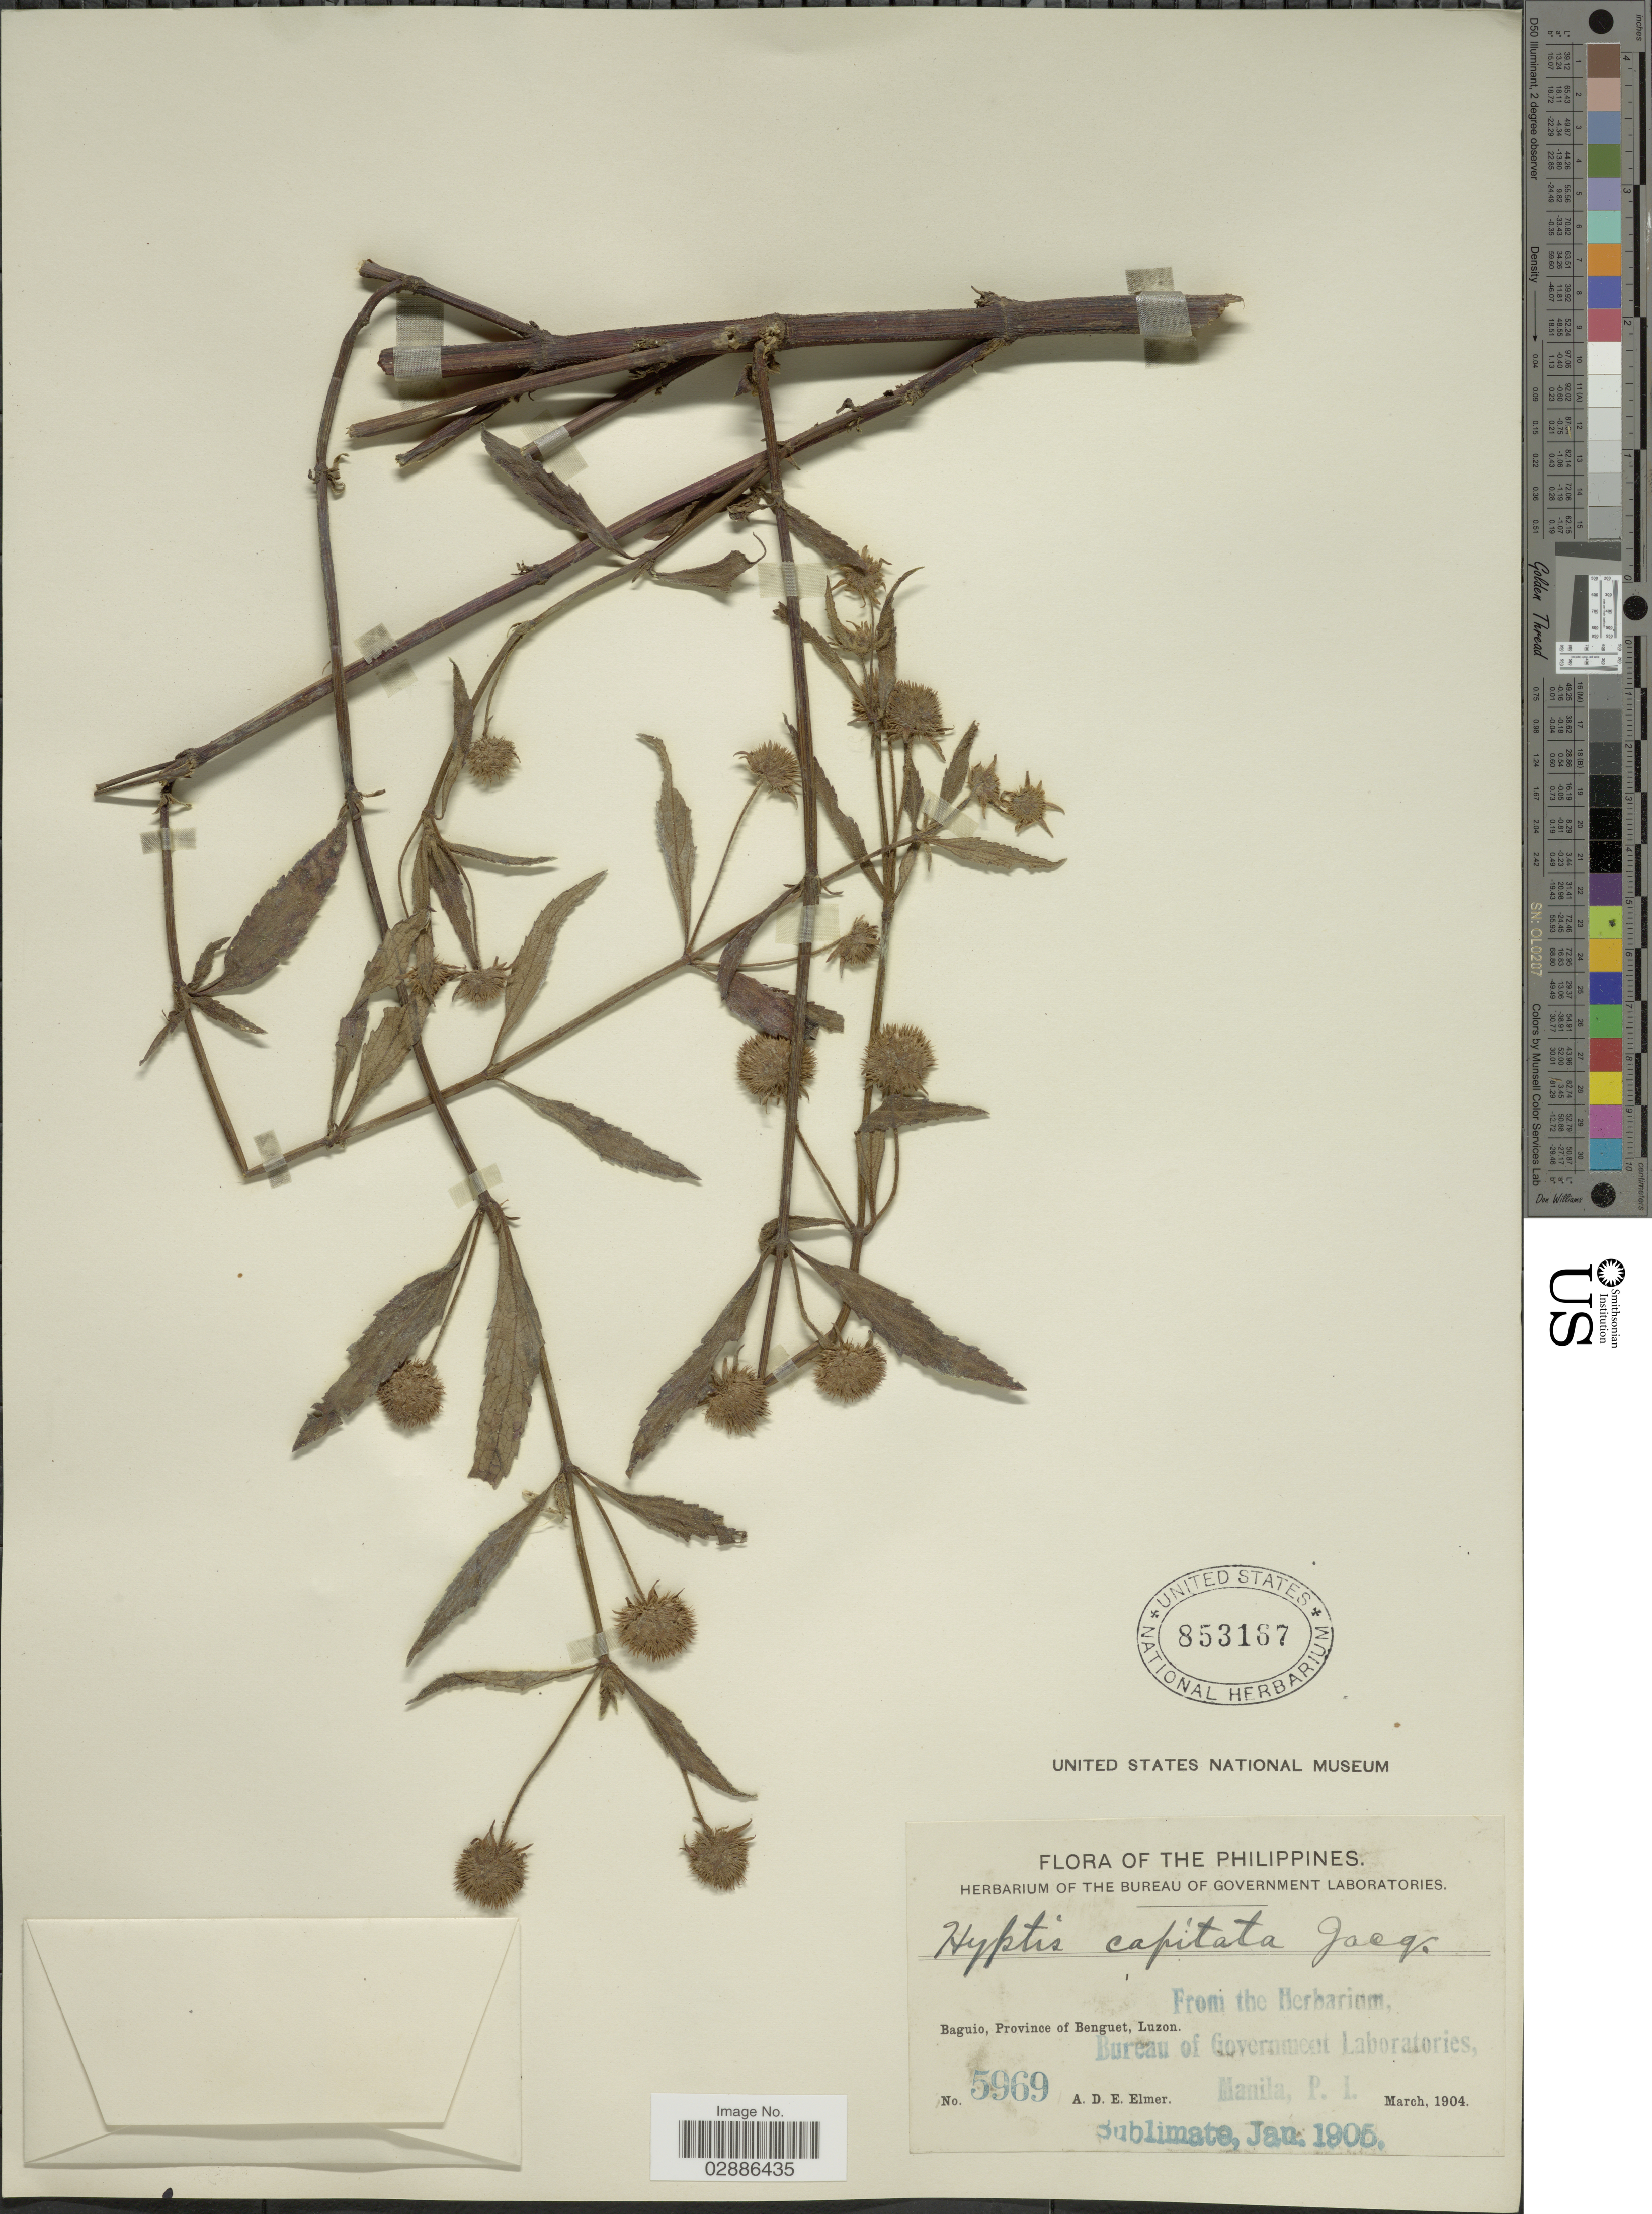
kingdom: Plantae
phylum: Tracheophyta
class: Magnoliopsida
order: Lamiales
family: Lamiaceae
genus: Hyptis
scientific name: Hyptis capitata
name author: Jacq.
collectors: A. D. E. Elmer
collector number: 5969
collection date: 1904-03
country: Philippines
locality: Baguio, Province of Benguet, Luzon.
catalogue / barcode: US 853167